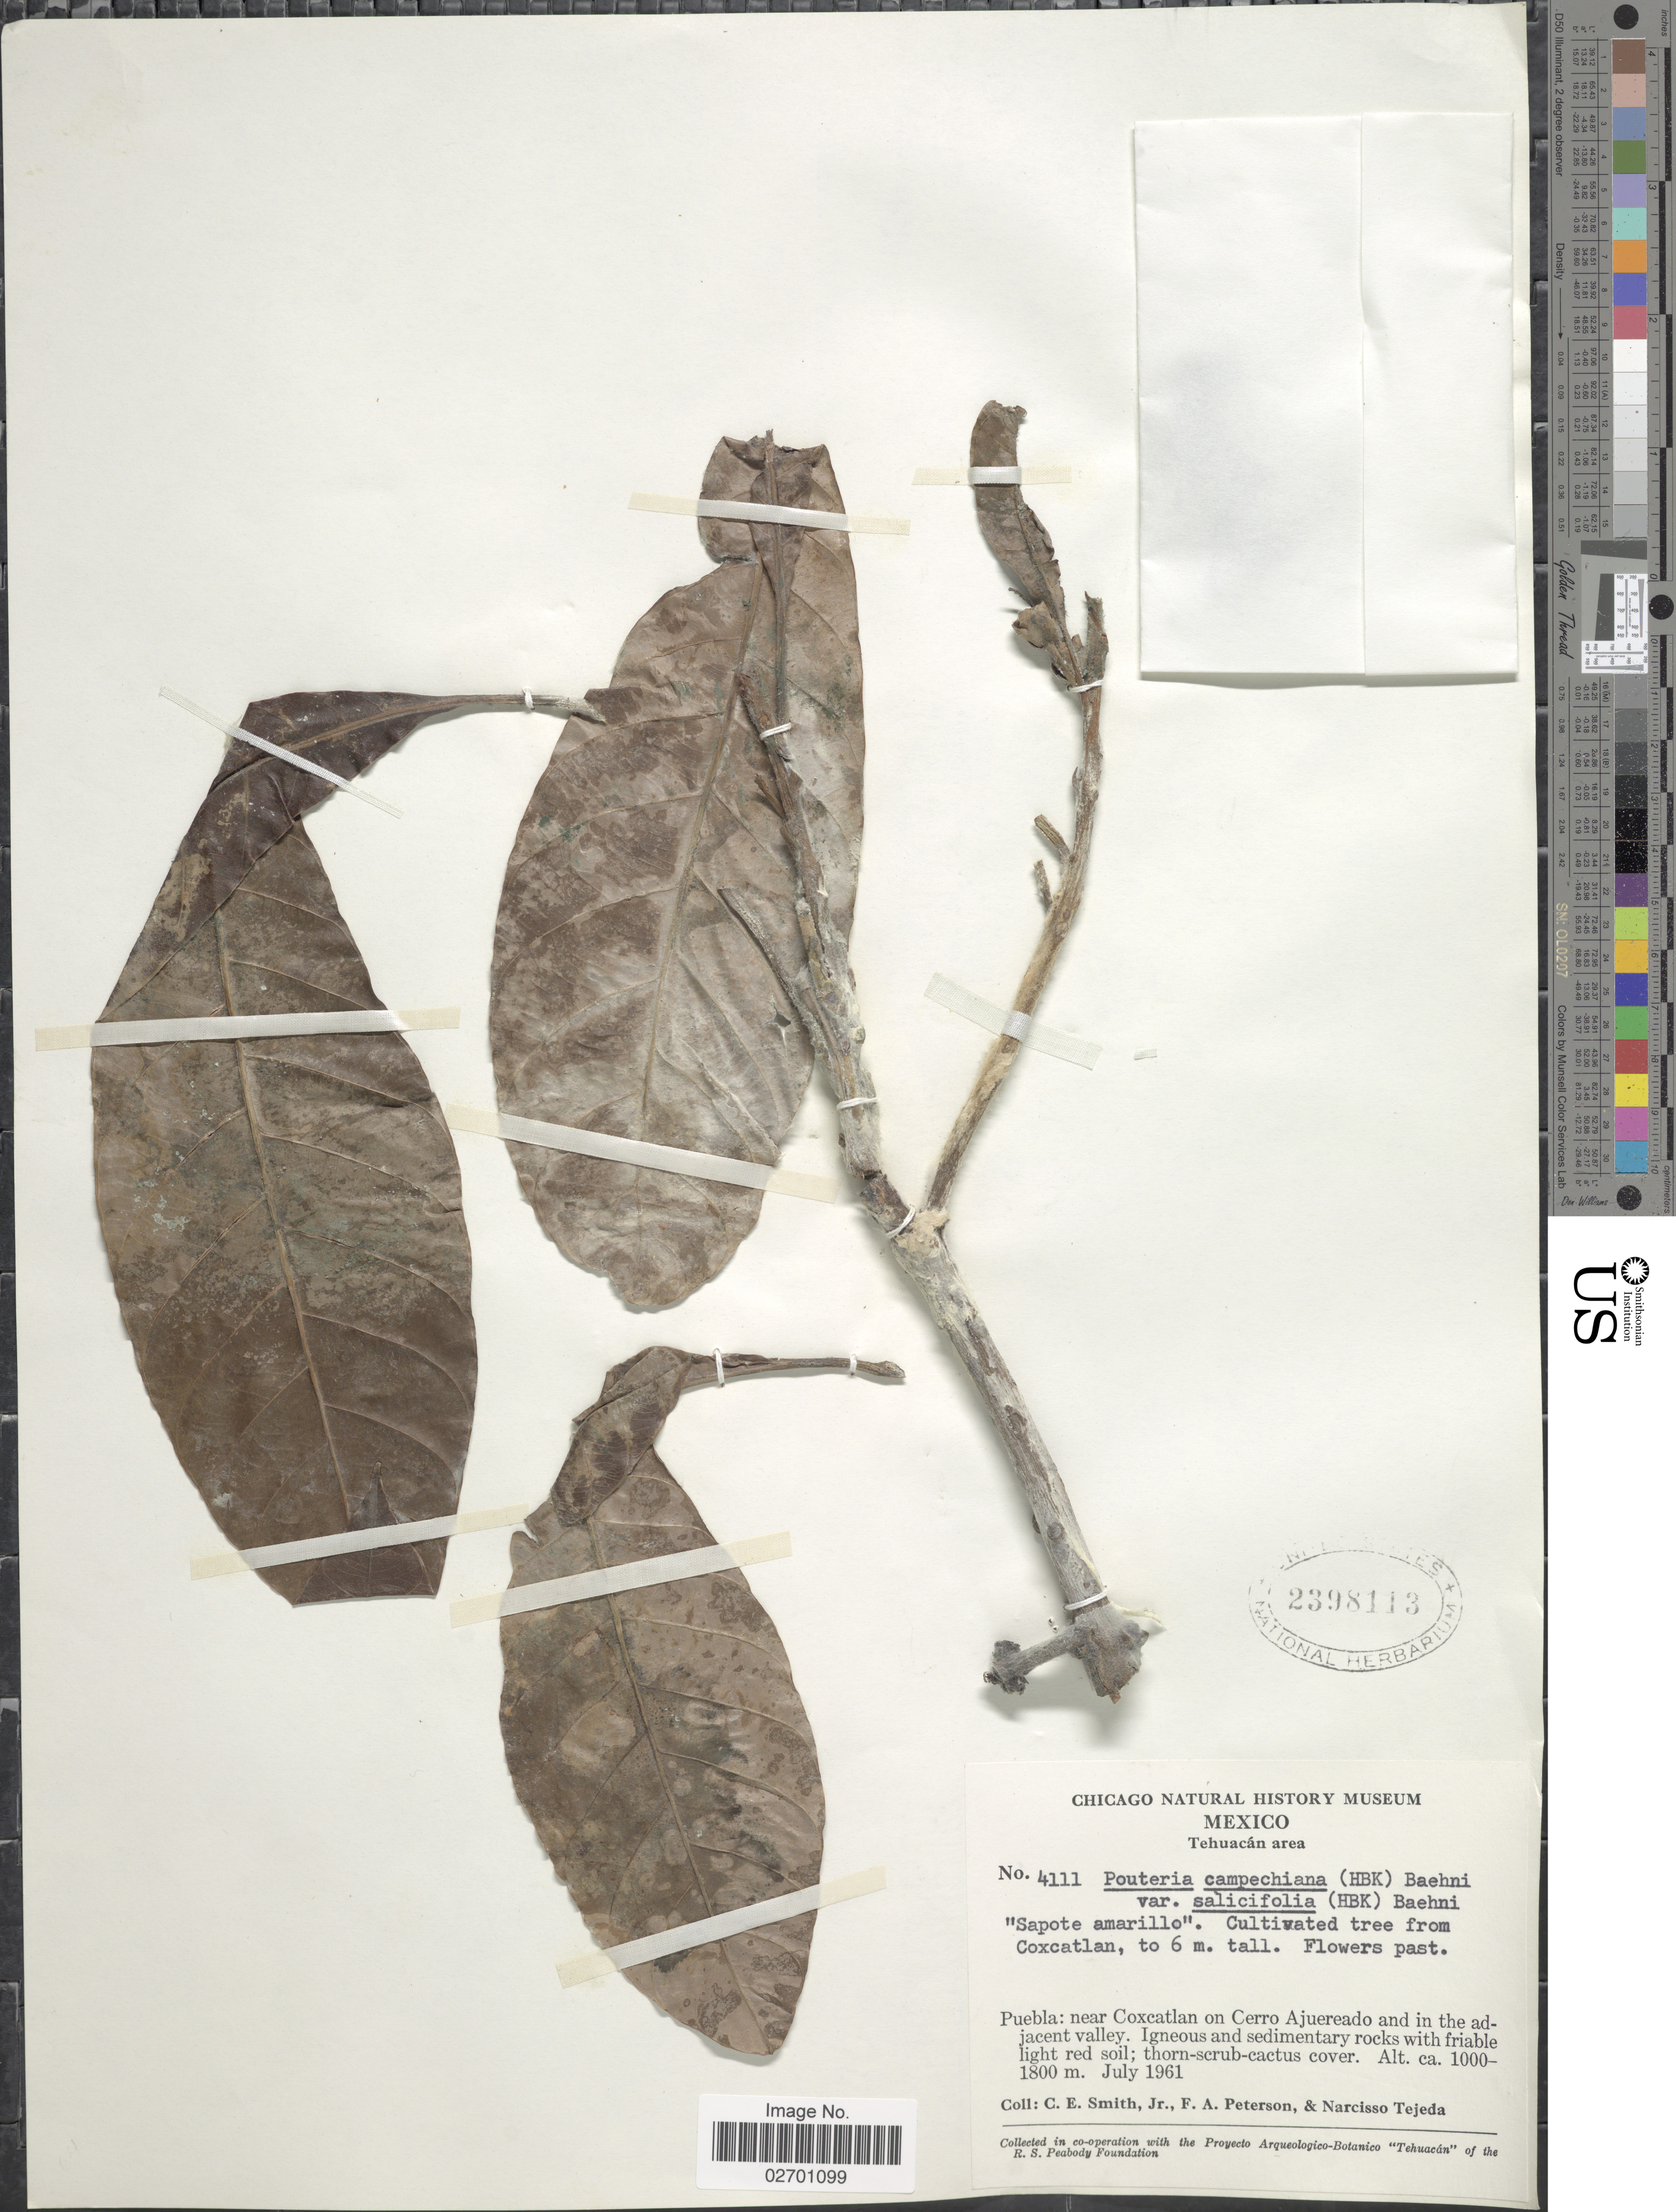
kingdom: Plantae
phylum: Tracheophyta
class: Magnoliopsida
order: Ericales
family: Sapotaceae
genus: Pouteria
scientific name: Pouteria campechiana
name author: (Kunth) Baehni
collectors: C. E. Smith Jr., F. A. Peterson & N. Tejeda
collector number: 4111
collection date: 1961-07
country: Mexico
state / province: Puebla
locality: Tehuacan area. Near Coxcatlan on Cerro Ajuereado and in the adjacent valley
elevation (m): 1000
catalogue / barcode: US 2398113